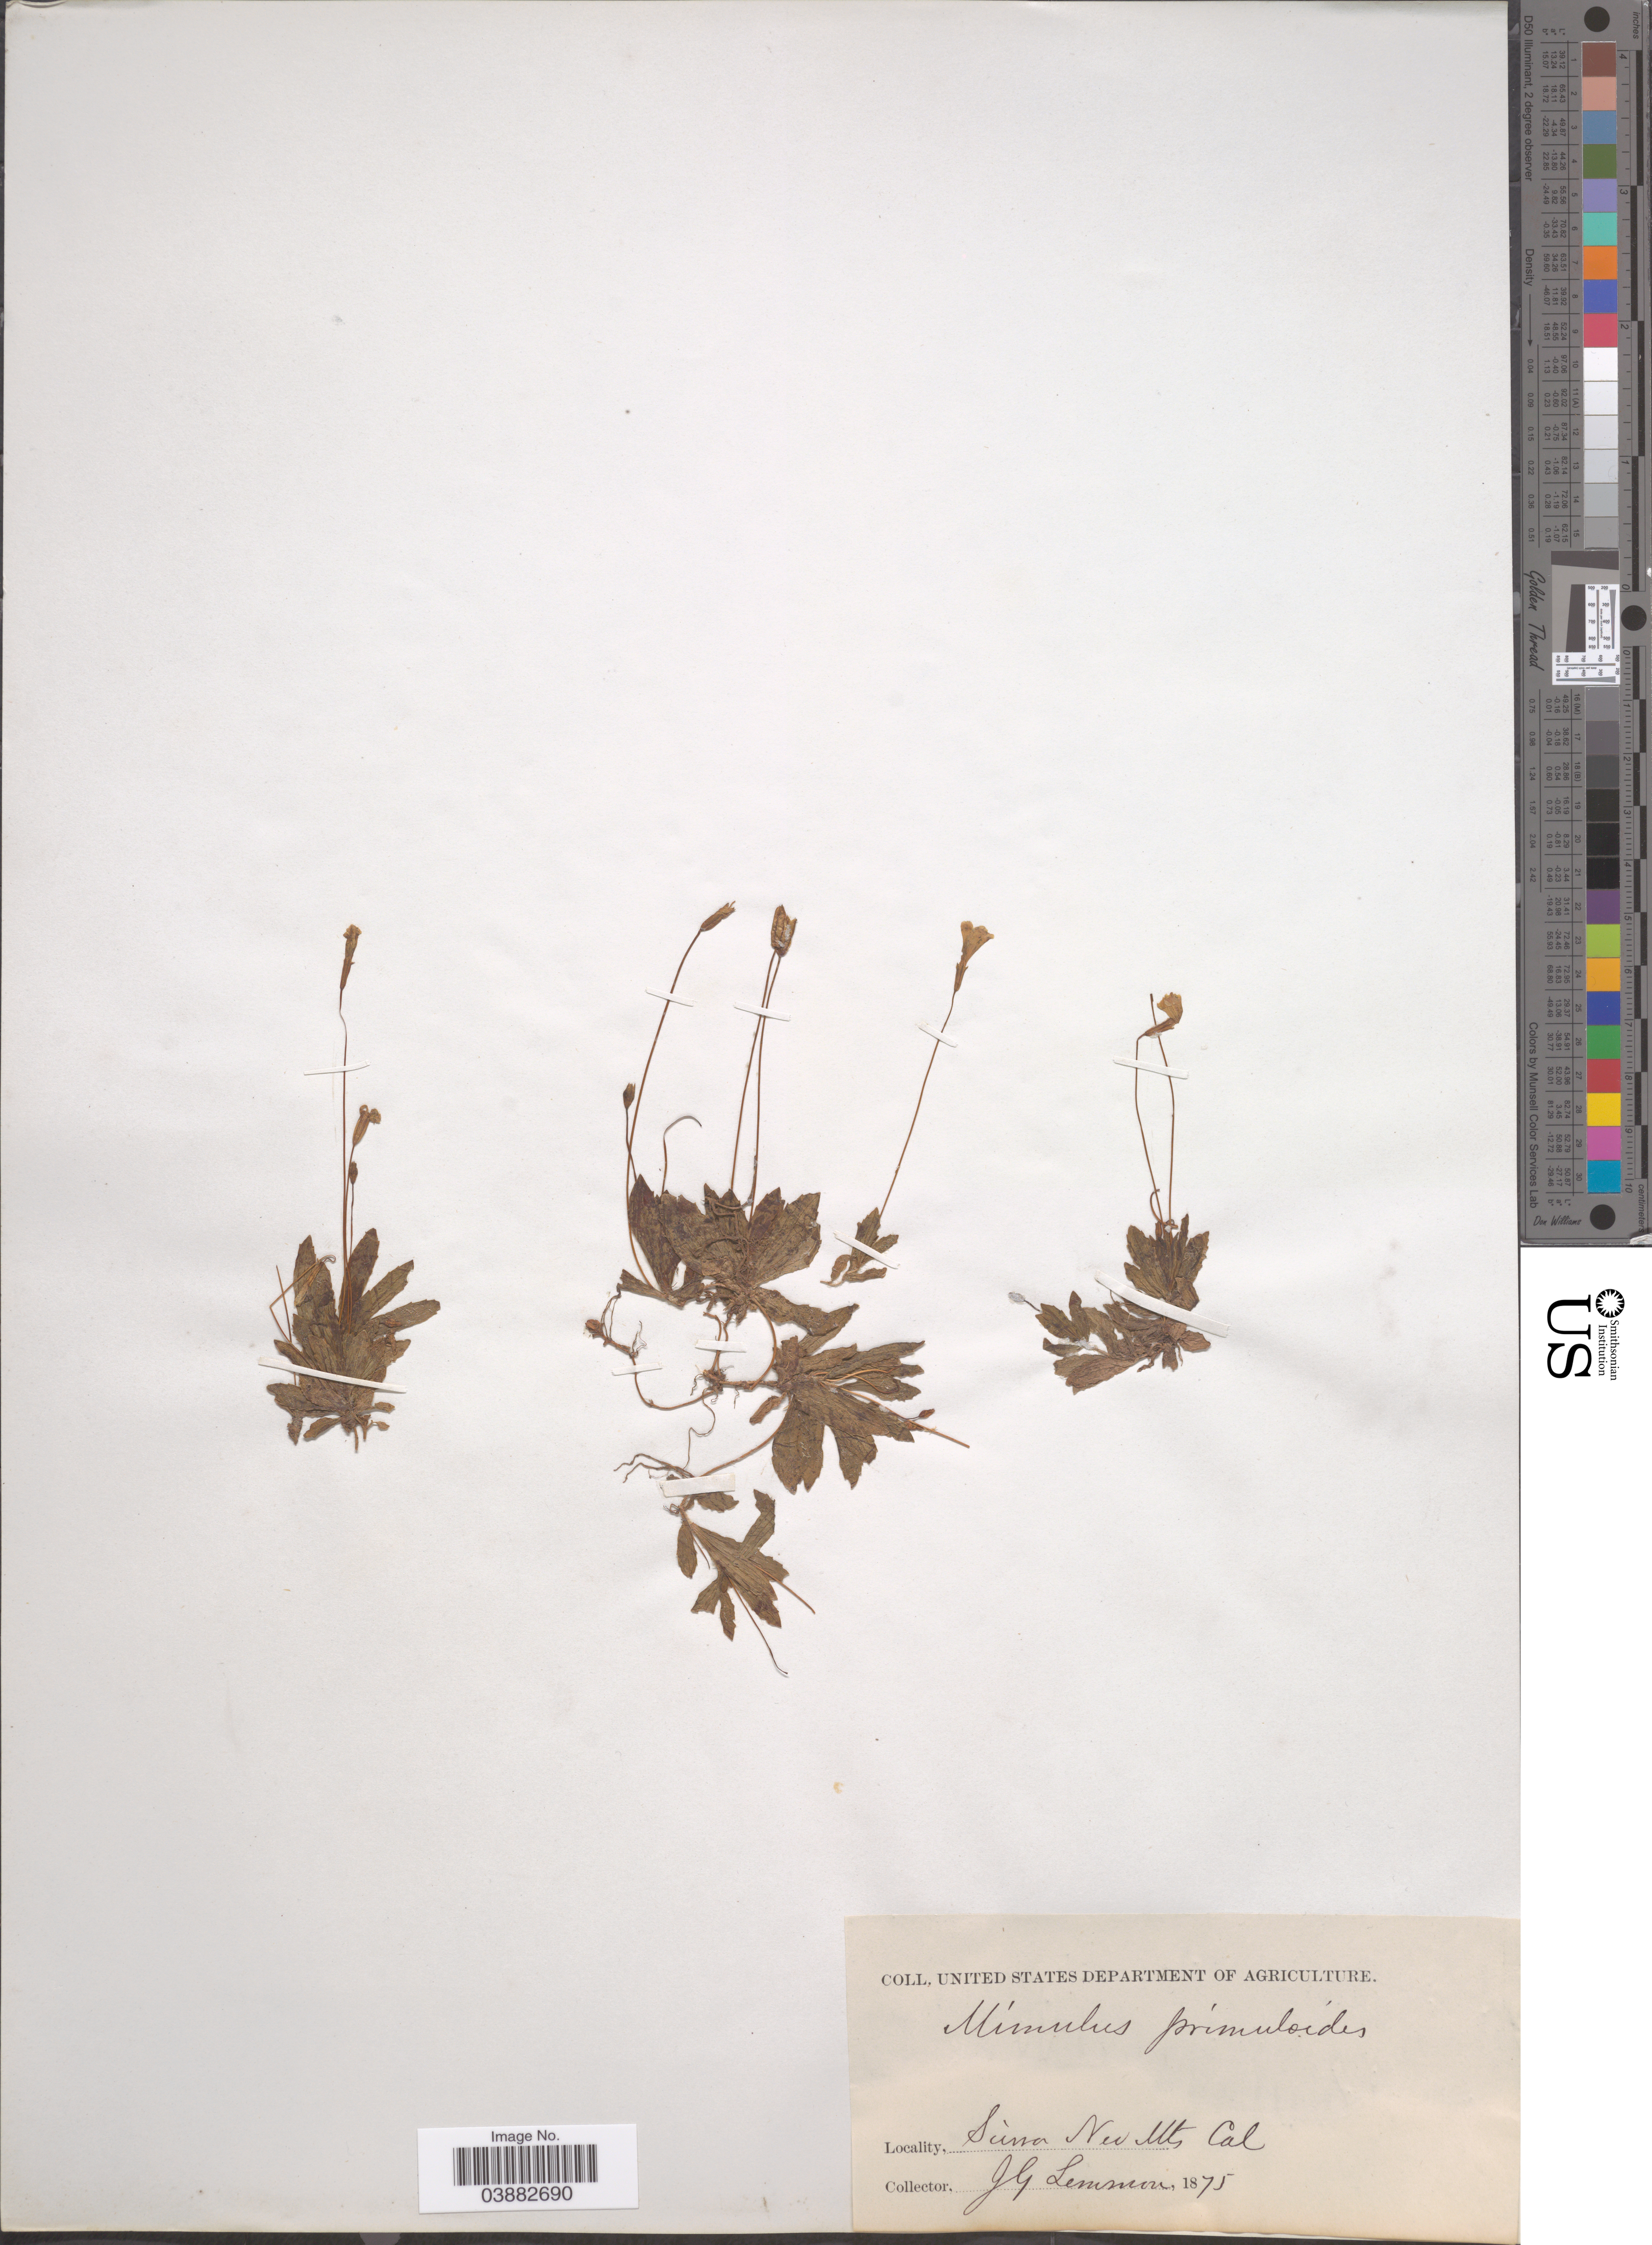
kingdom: Plantae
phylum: Tracheophyta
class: Magnoliopsida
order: Lamiales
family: Phrymaceae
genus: Mimulus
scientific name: Mimulus primuloides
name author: Benth.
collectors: J. Lemmon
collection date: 1875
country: United States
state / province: California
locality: Sima New Mts.